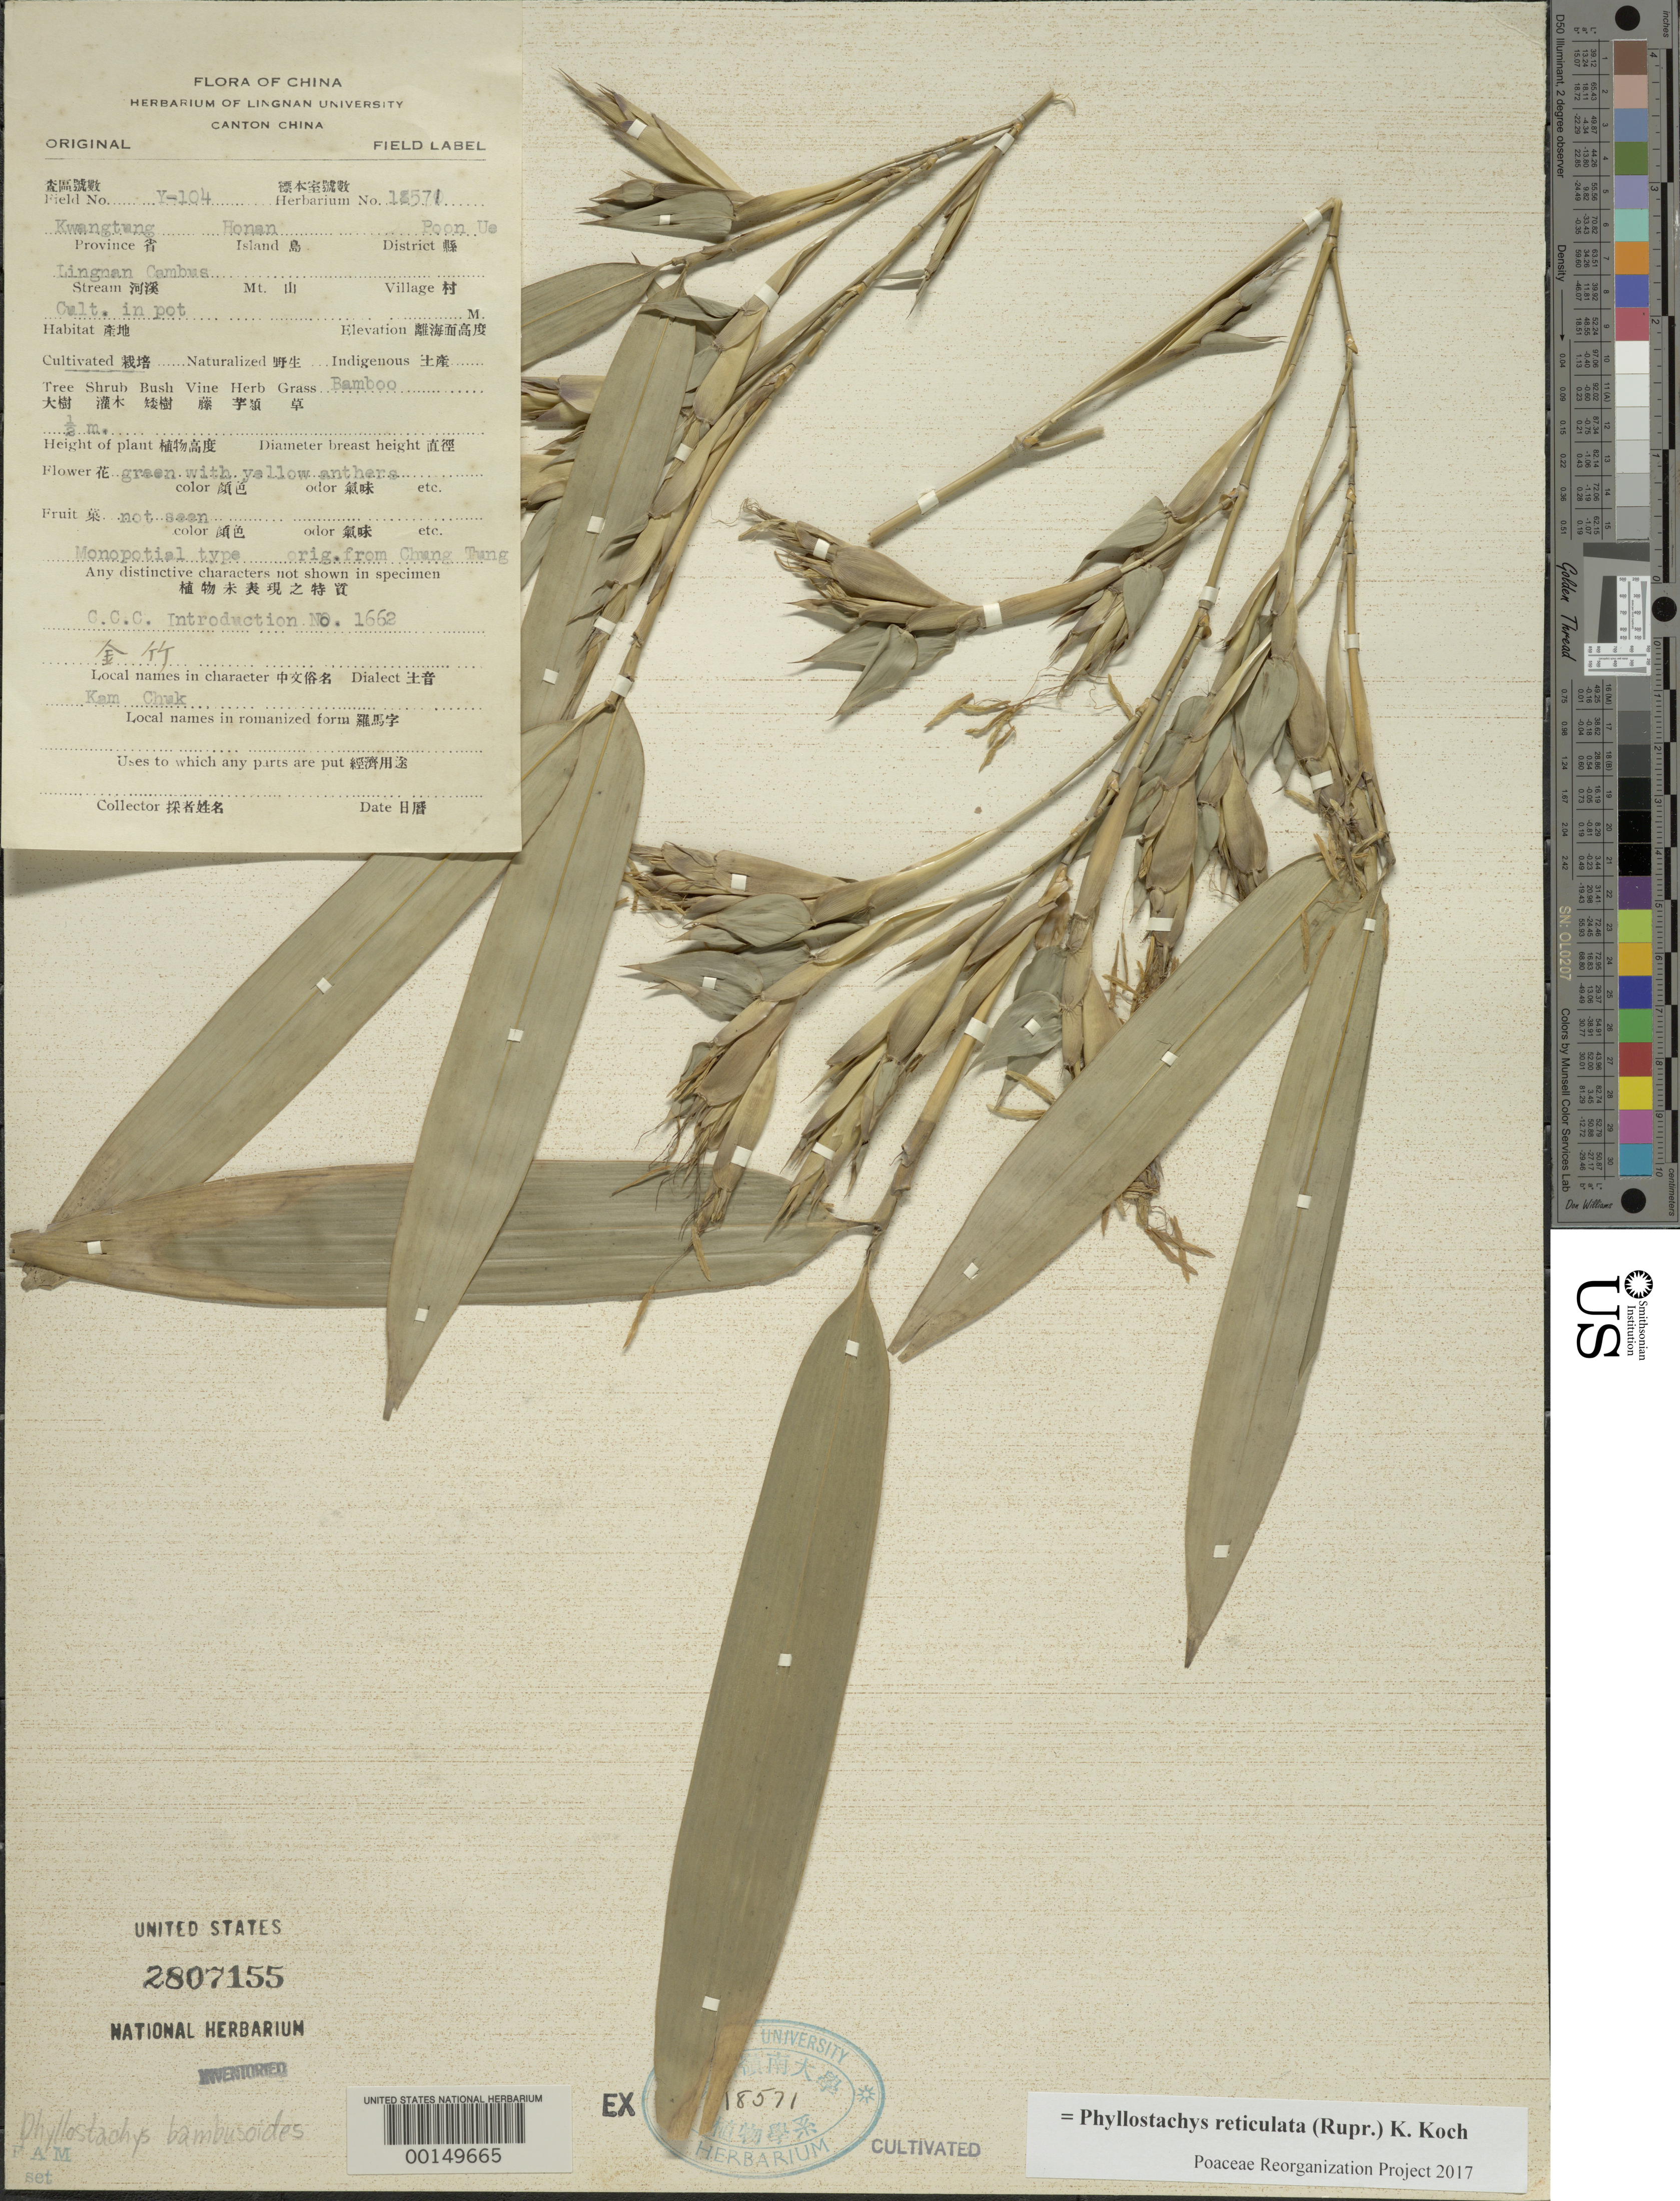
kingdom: Plantae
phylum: Tracheophyta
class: Liliopsida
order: Poales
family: Poaceae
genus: Phyllostachys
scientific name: Phyllostachys reticulata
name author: (Rupr.) K. Koch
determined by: Poaceae Reorganization Project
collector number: Y-104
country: China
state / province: Guangdong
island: Honam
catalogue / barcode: US 2807155